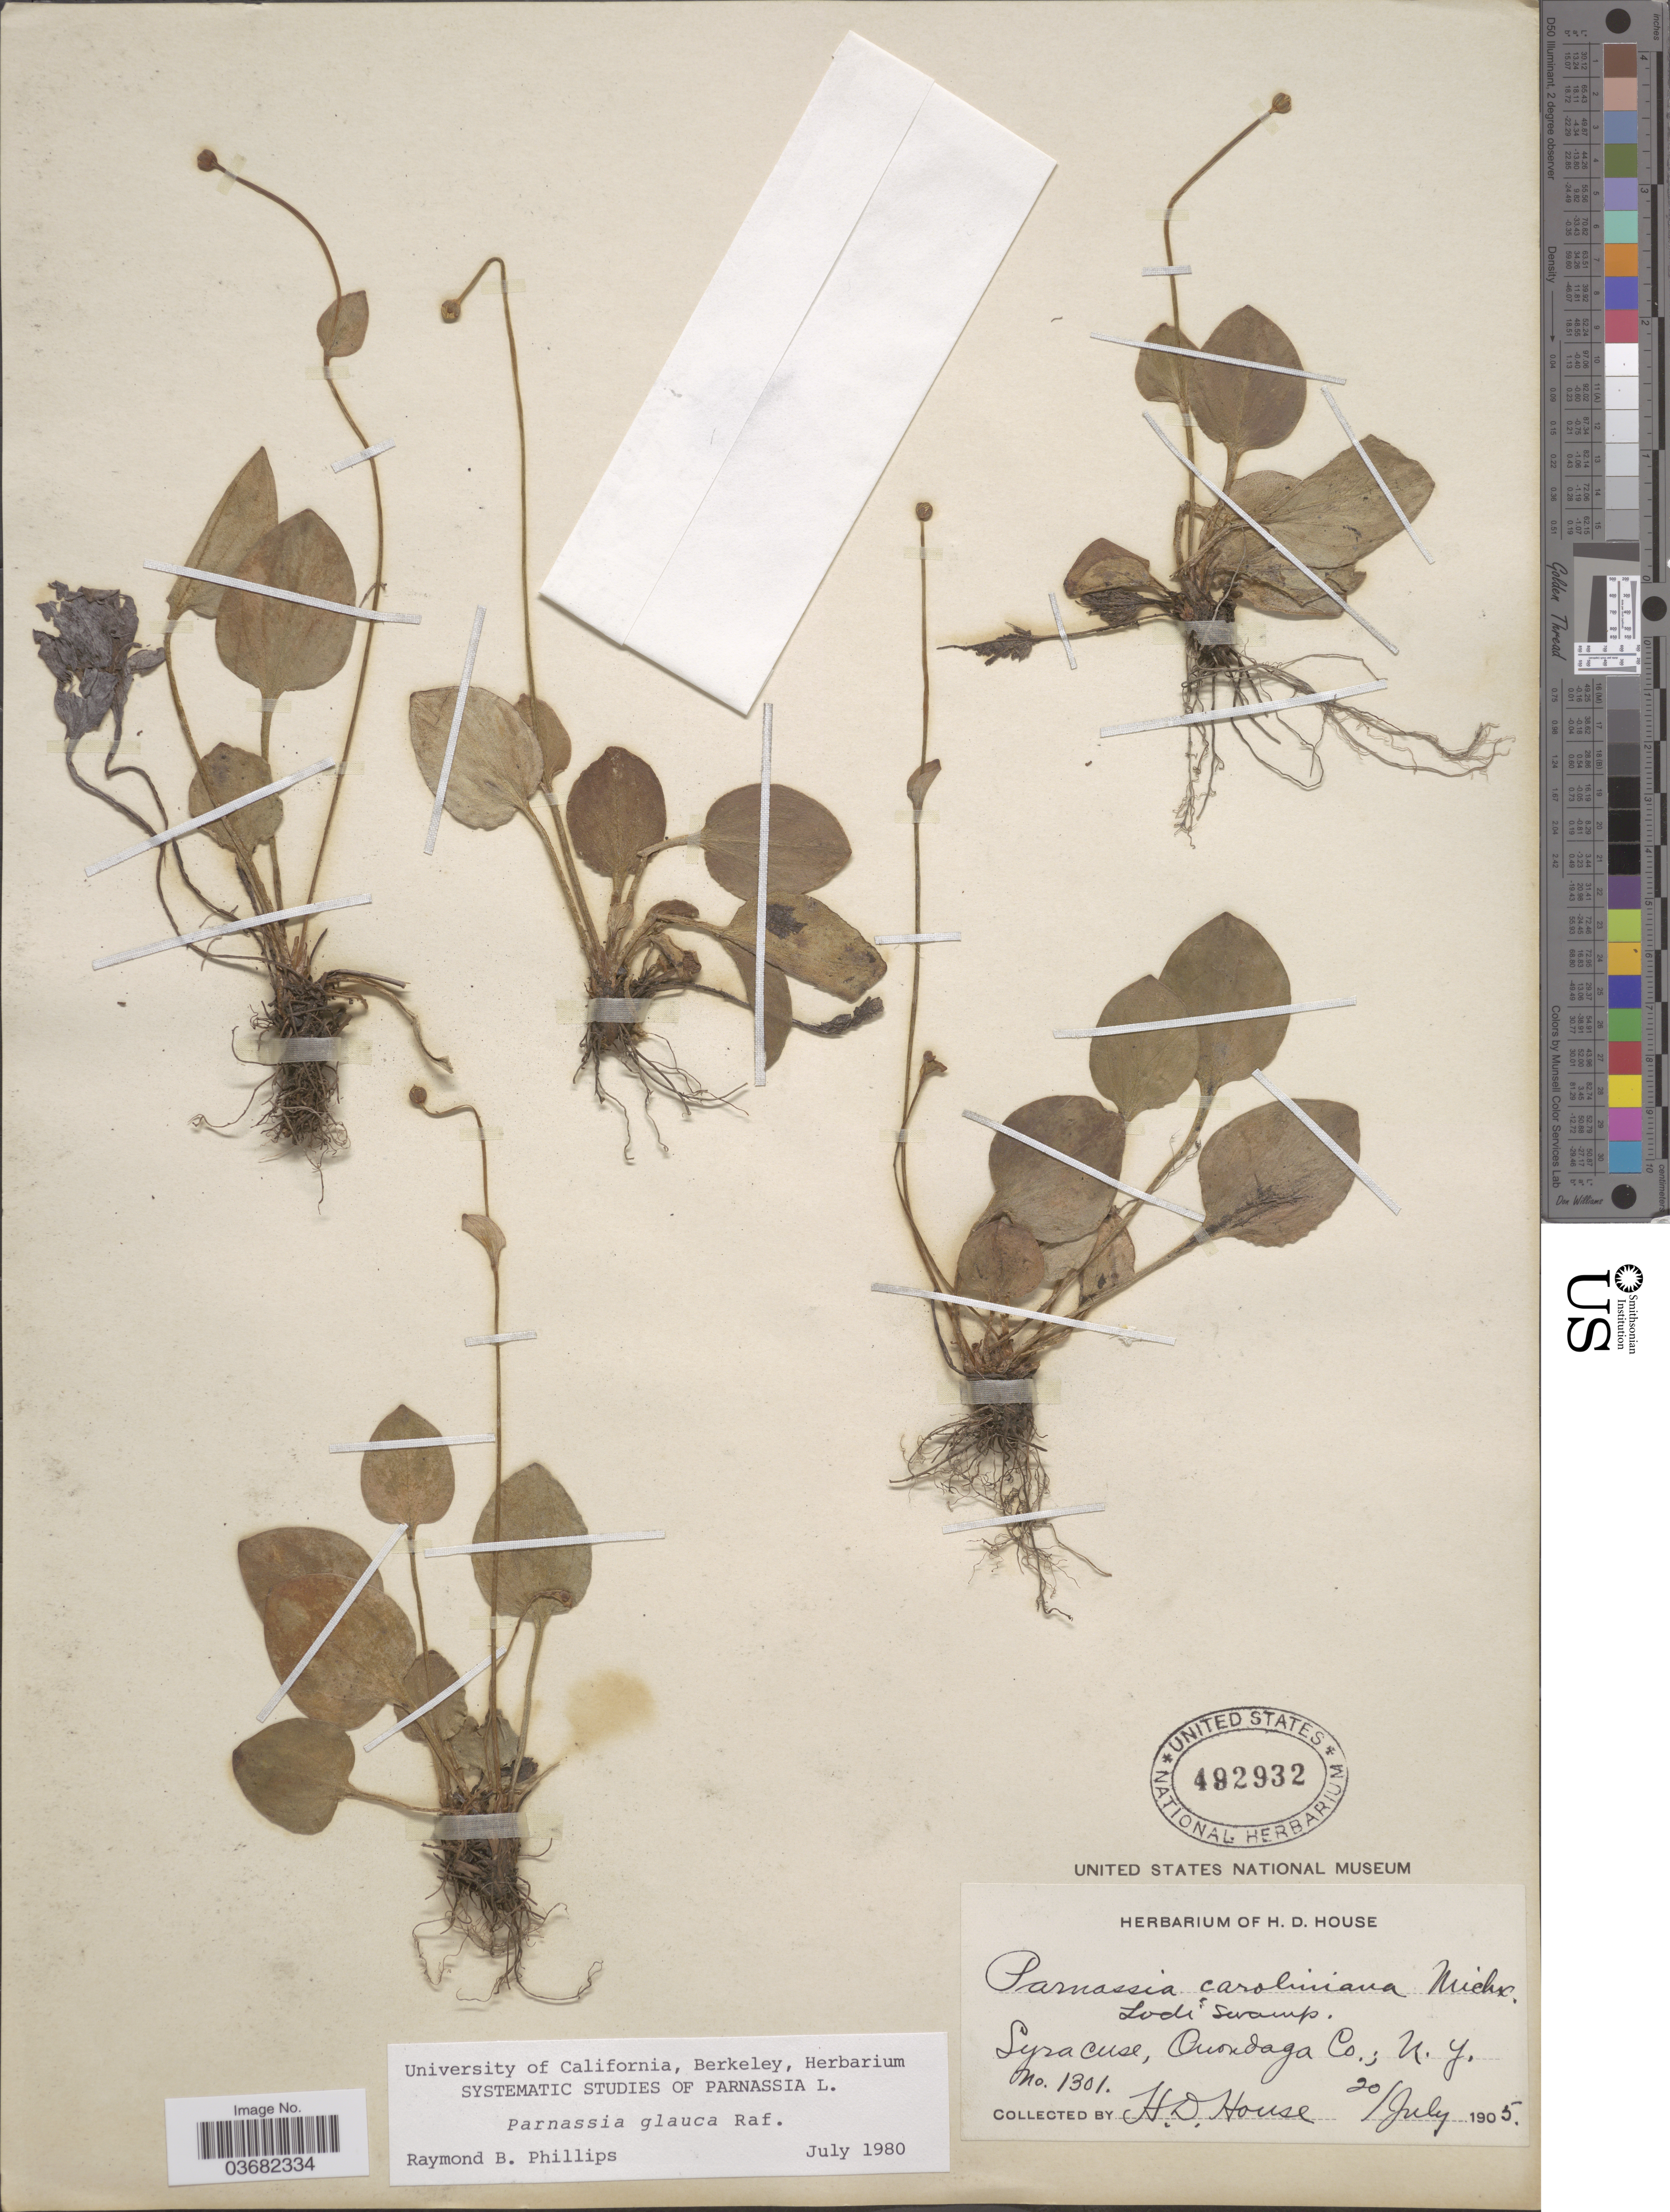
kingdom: Plantae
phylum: Tracheophyta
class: Magnoliopsida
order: Celastrales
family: Parnassiaceae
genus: Parnassia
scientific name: Parnassia glauca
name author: Raf.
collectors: H. D. House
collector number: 1301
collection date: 1905-07-20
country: United States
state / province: New York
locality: Lodi swamp. Syracuse, Onondaga Co.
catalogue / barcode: US 492932